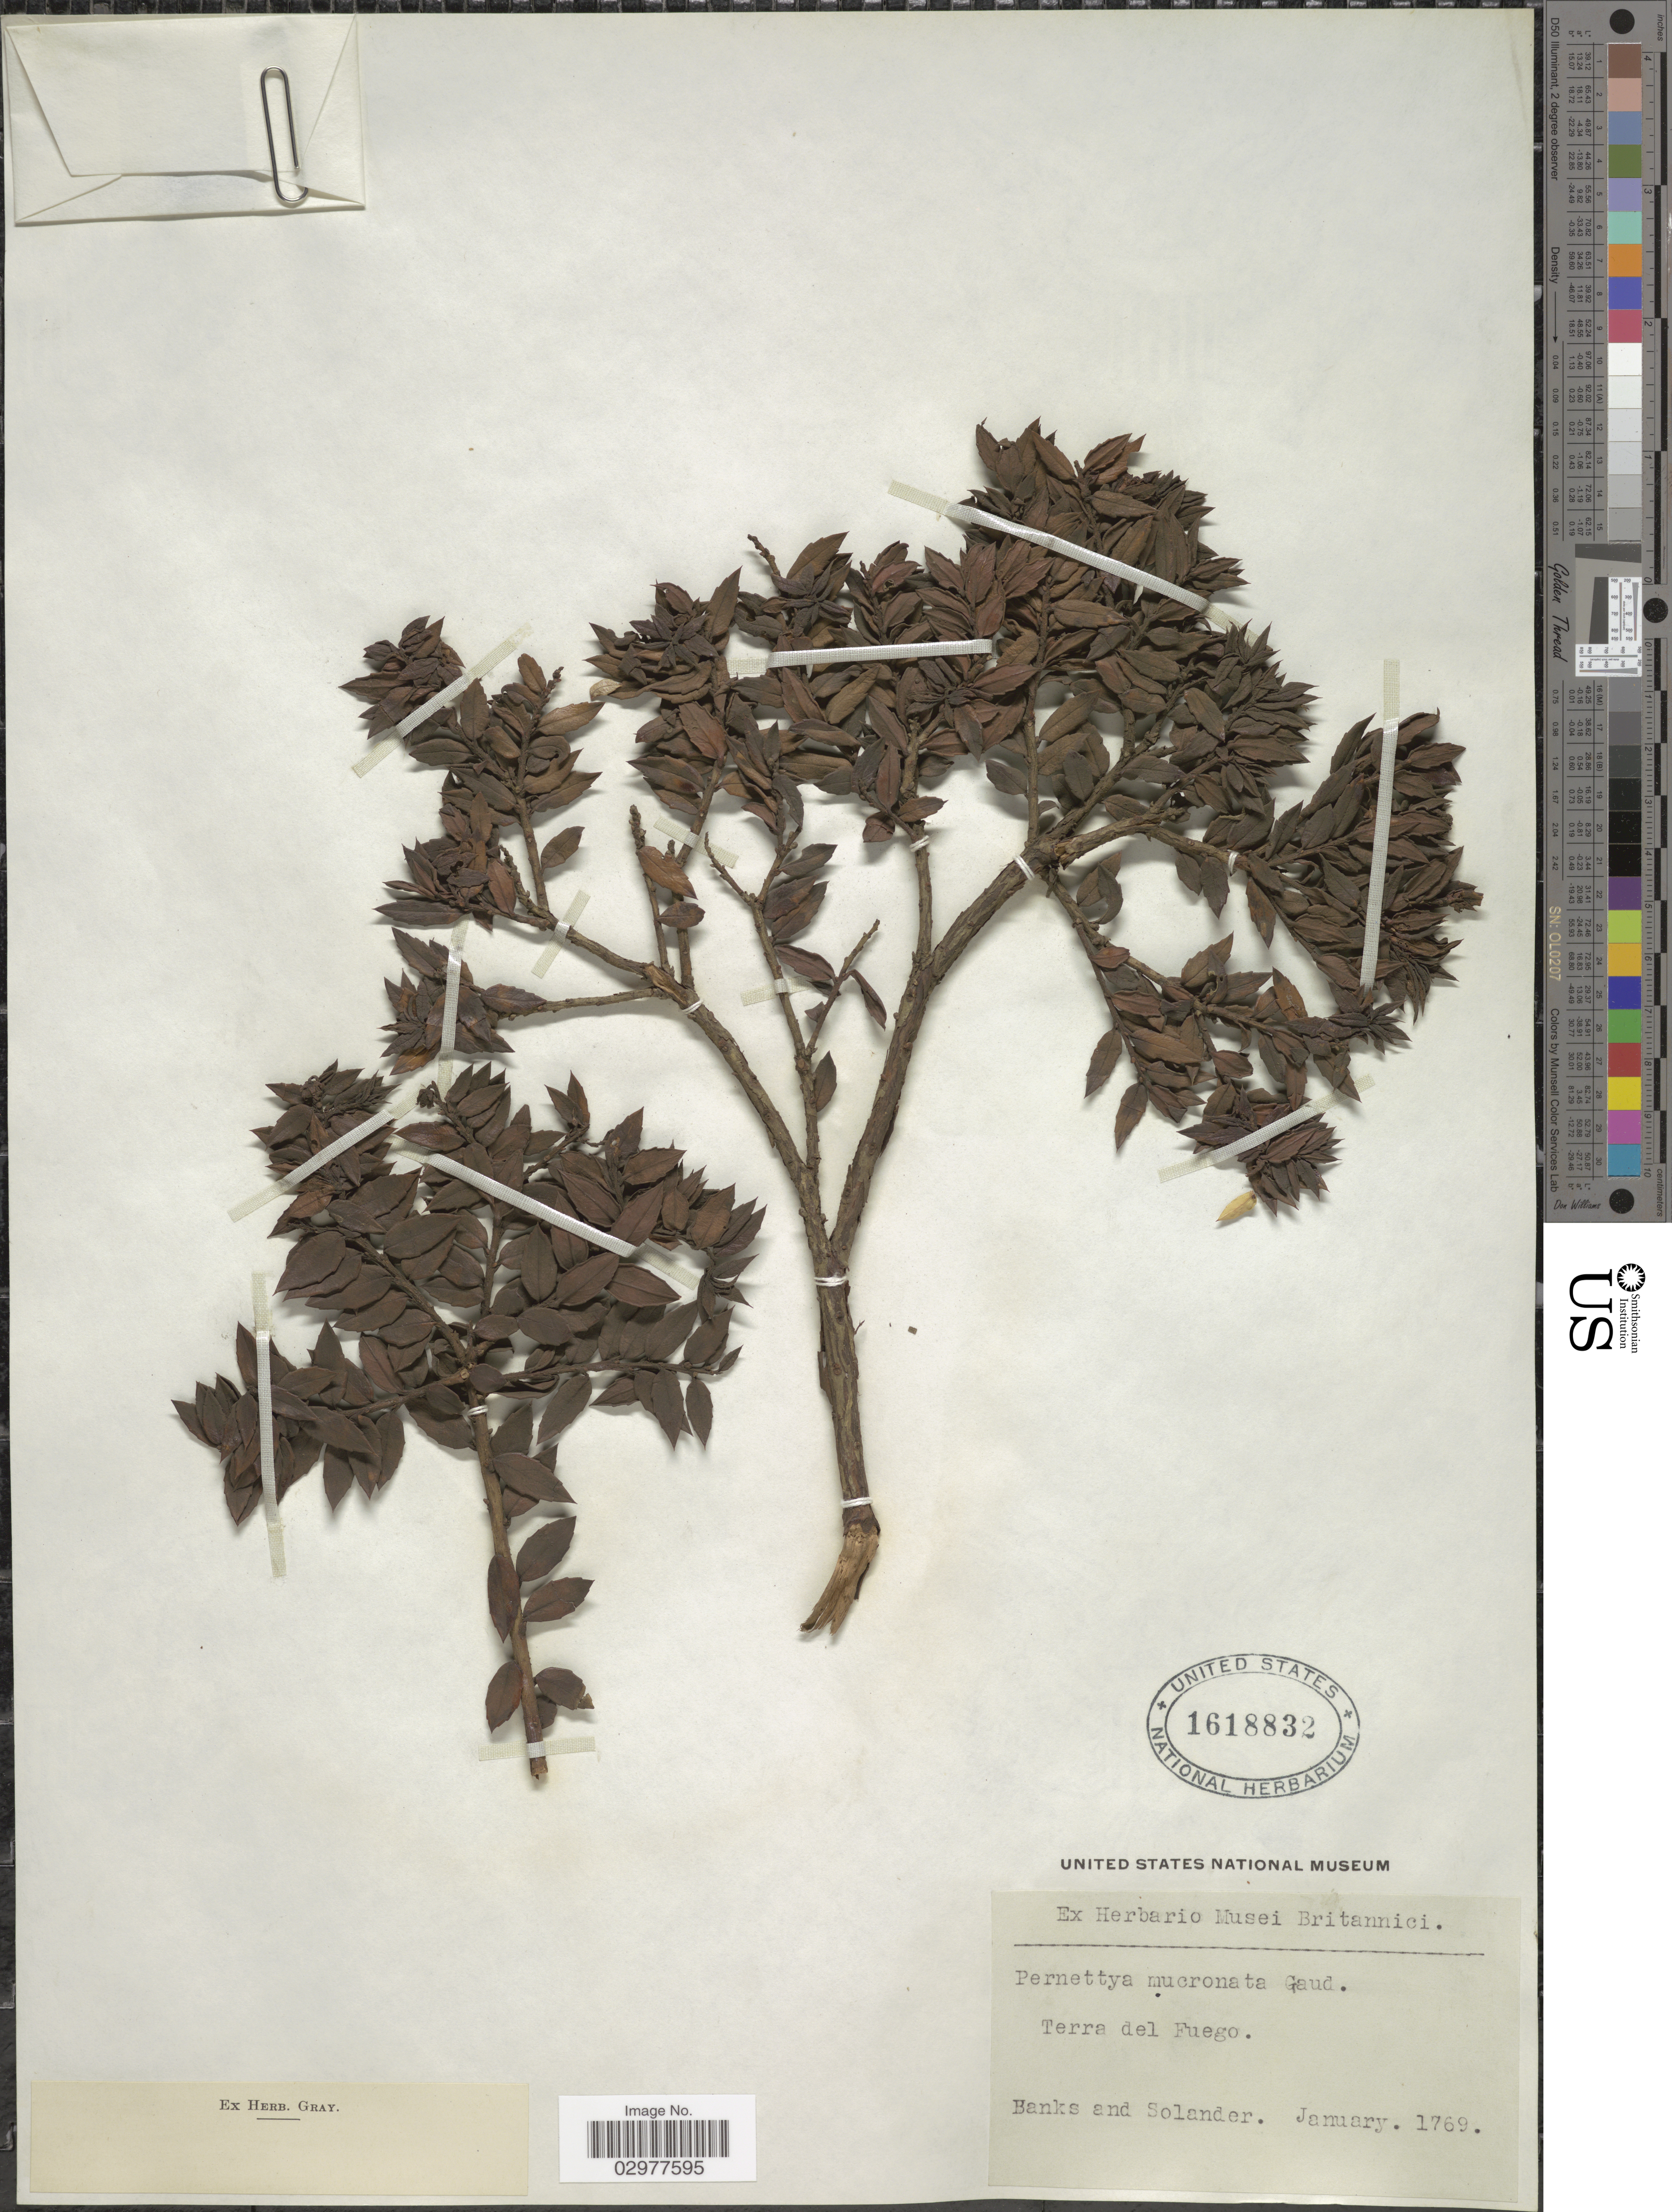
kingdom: Plantae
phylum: Tracheophyta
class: Magnoliopsida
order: Ericales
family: Ericaceae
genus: Pernettya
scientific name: Pernettya mucronata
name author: (L. f.) Gaudich. ex A. Spreng.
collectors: -- Banks & -- Solander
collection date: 1769-01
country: Argentina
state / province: Tierra del Fuego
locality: Terra del Fuego.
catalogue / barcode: US 1618832